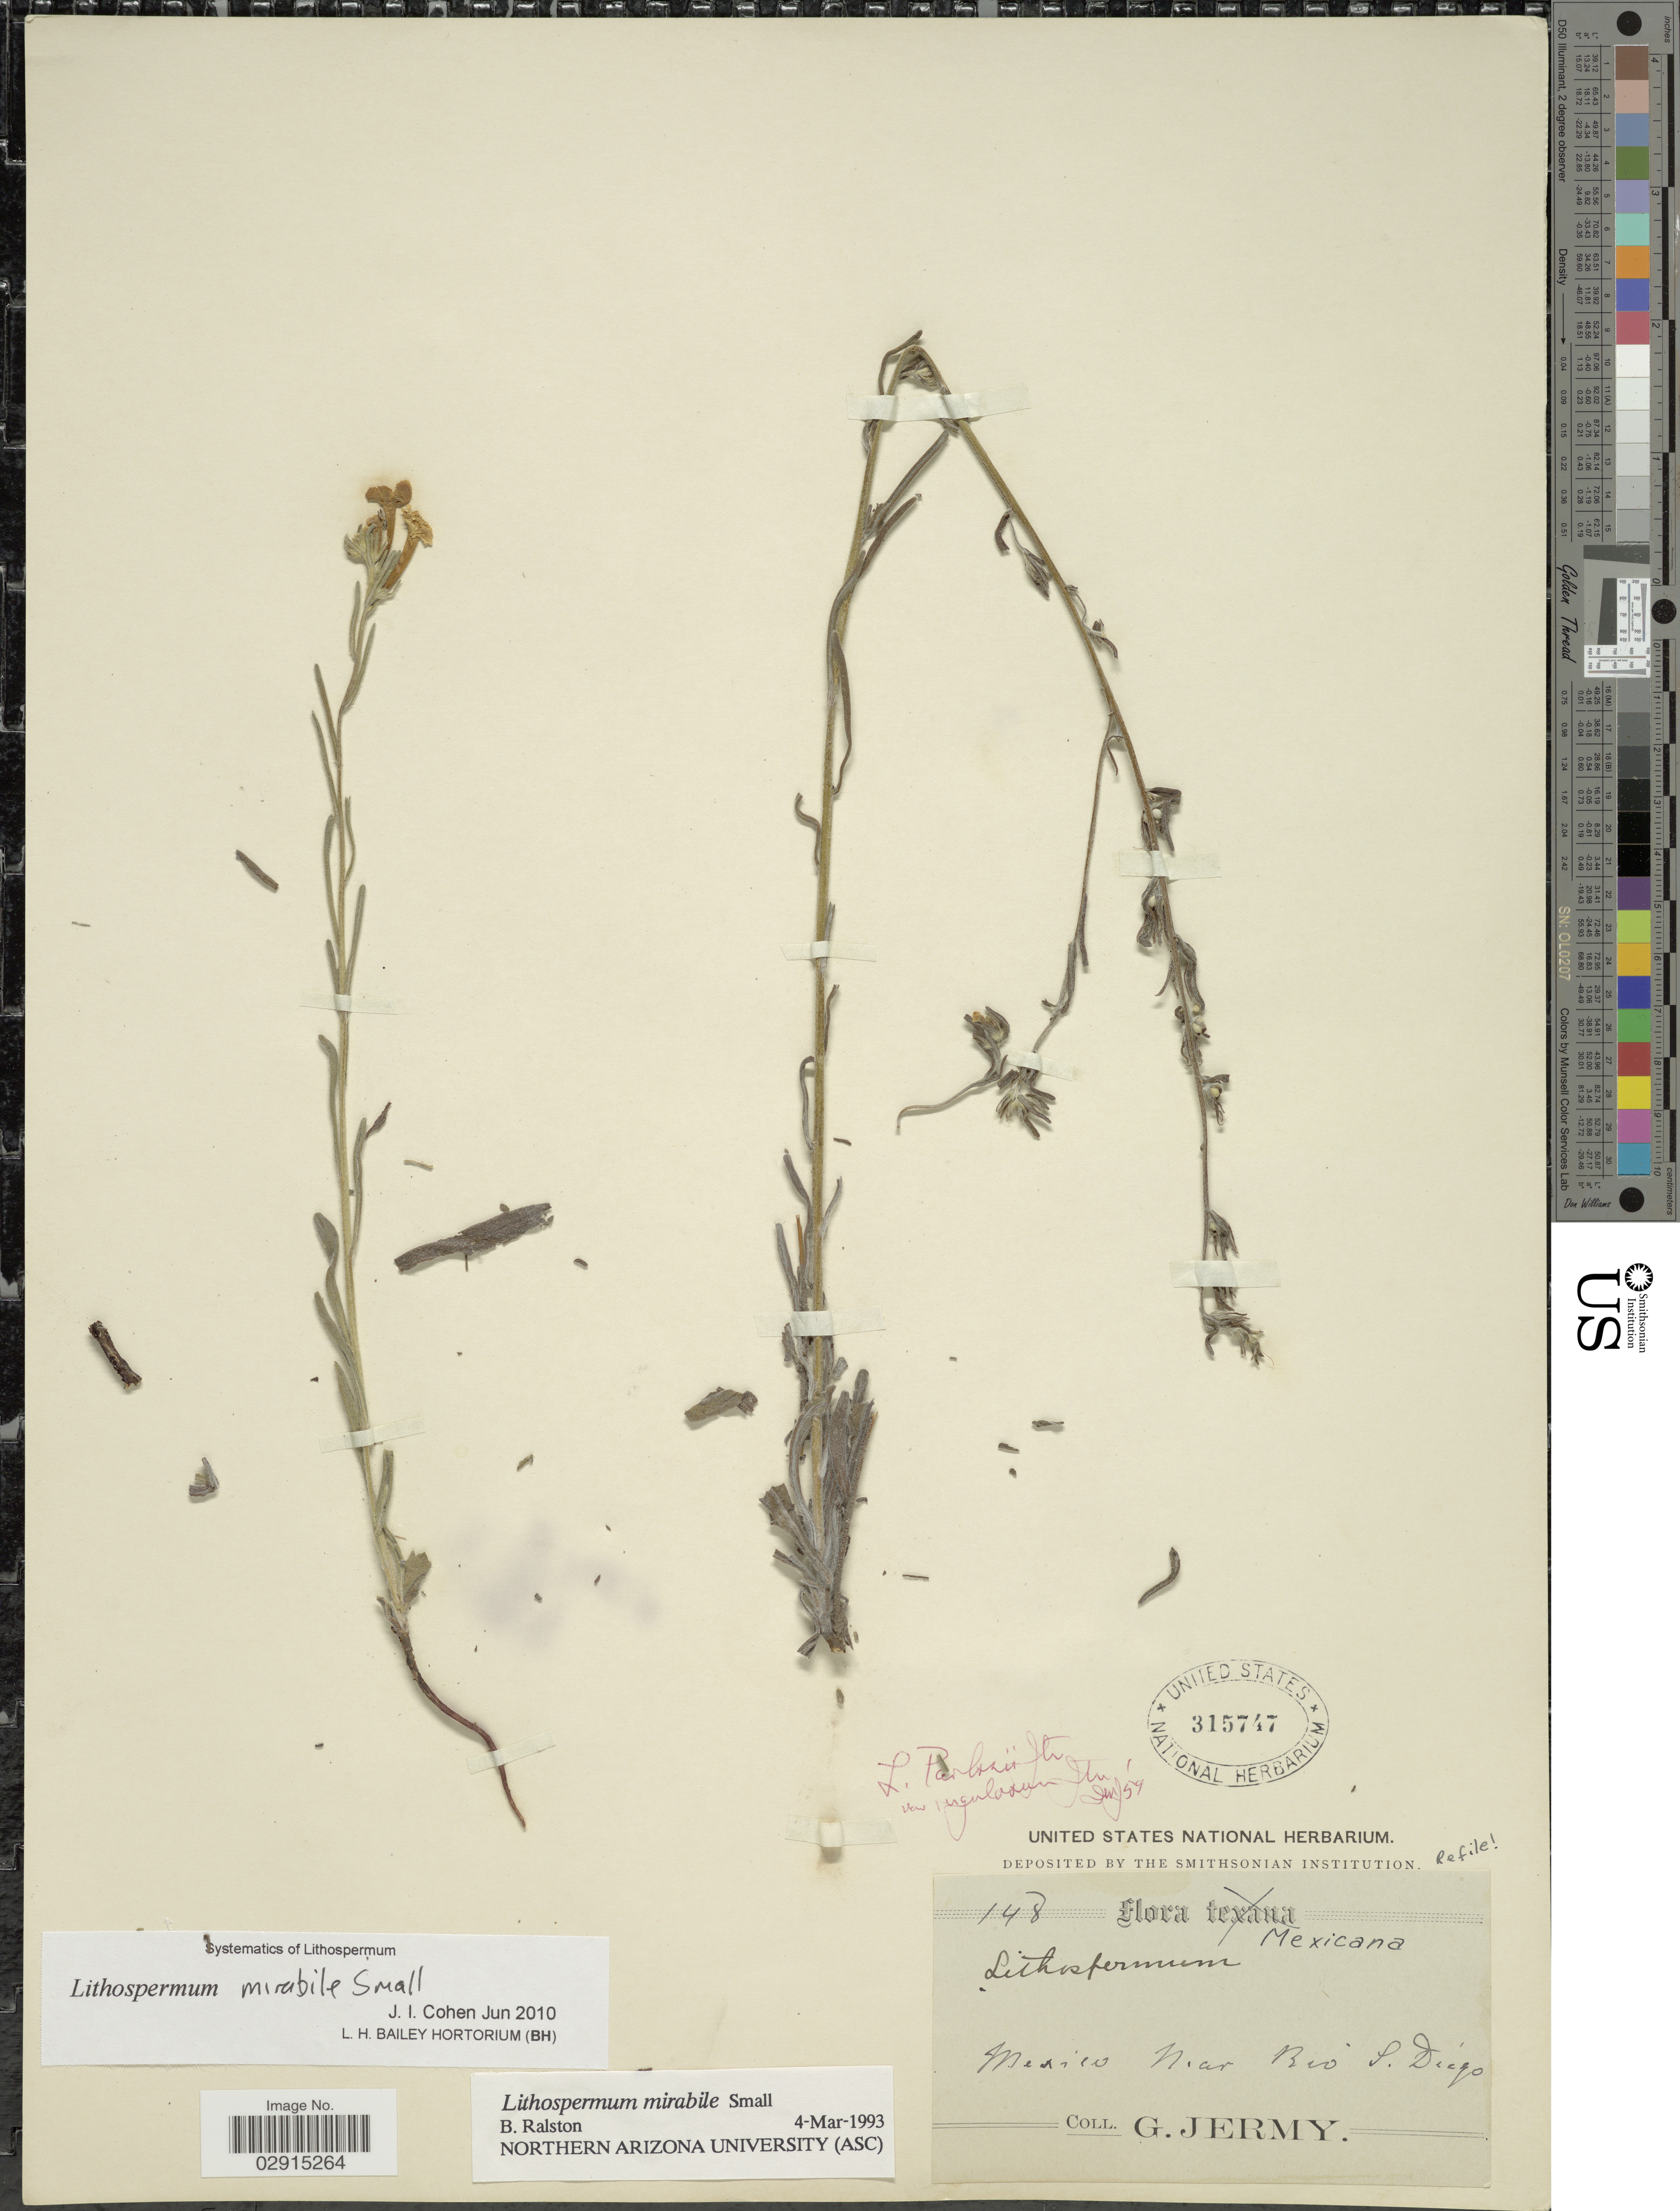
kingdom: Plantae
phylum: Tracheophyta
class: Magnoliopsida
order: Boraginales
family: Boraginaceae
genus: Lithospermum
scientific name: Lithospermum mirabile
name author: Small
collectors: G. Jermy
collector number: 148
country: Mexico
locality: Mexico near Rio S. Diego.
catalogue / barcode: US 315747